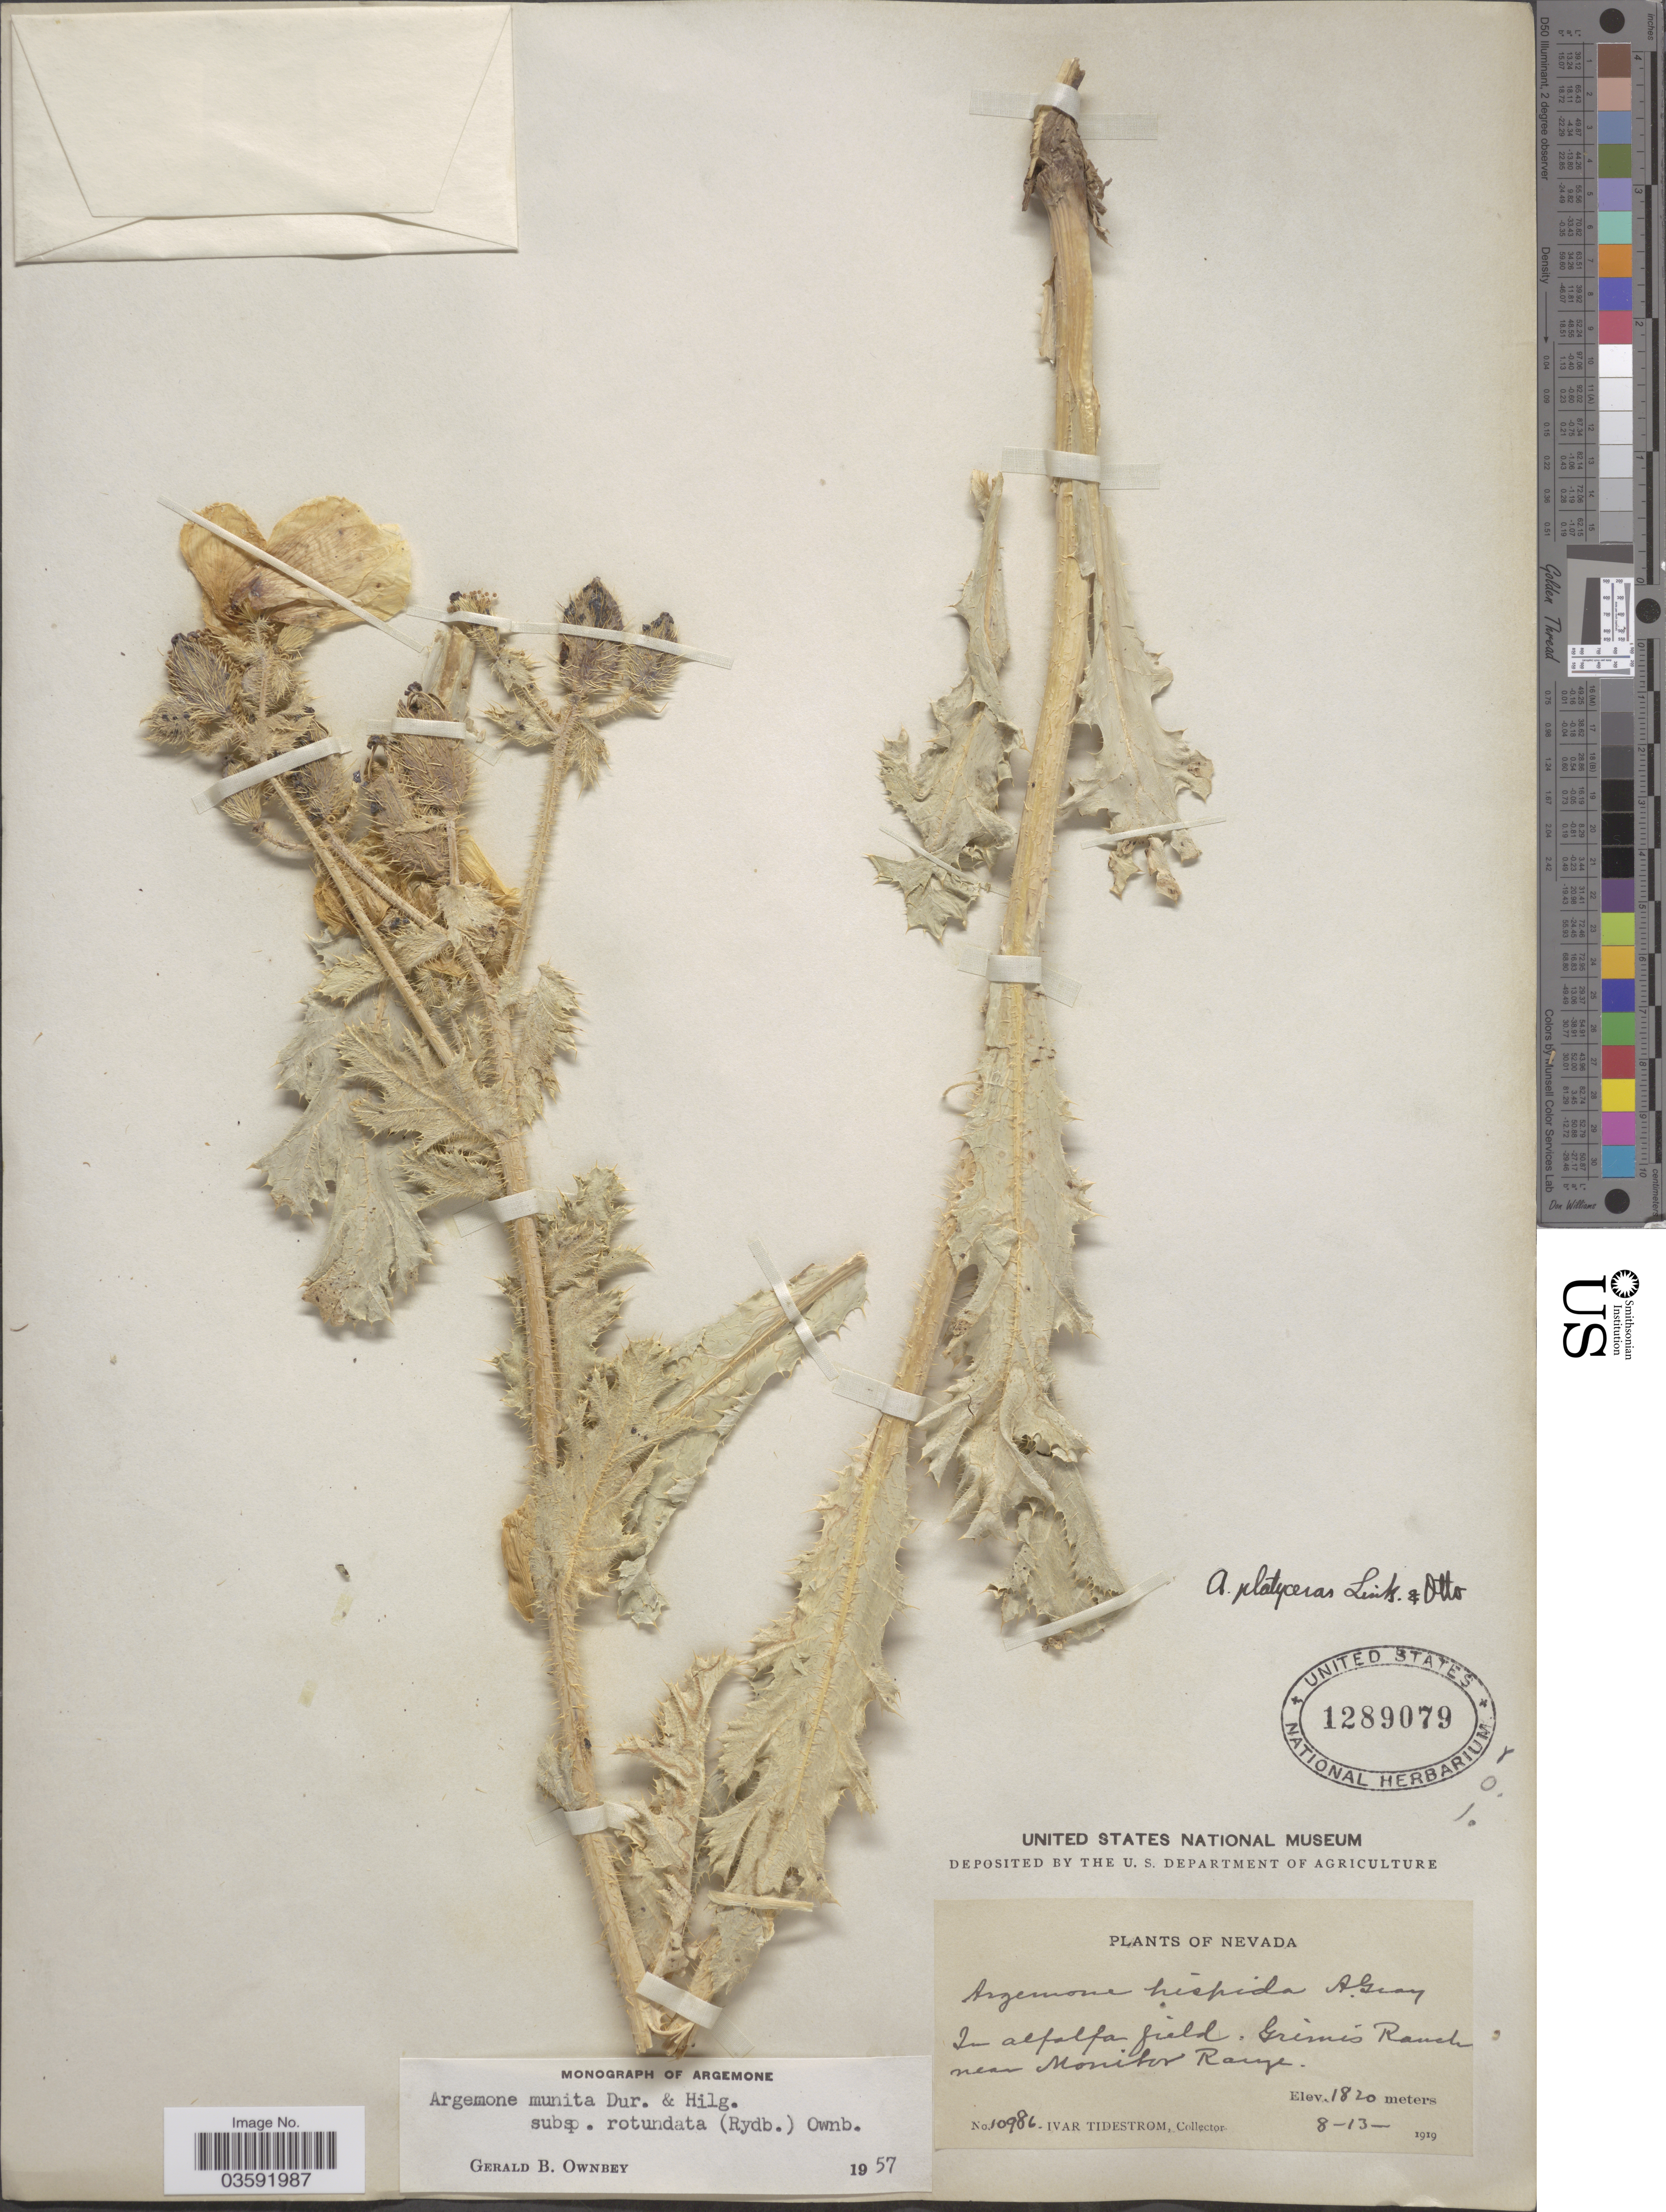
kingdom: Plantae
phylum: Tracheophyta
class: Magnoliopsida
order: Ranunculales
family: Papaveraceae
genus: Argemone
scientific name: Argemone munita subsp. rotundata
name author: (Rydb.) G.B. Ownbey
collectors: I. F. Tidestrom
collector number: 10986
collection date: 1919-08-13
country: United States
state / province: Nevada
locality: In alfalfa field. Grime's Ranch near Monitor Range.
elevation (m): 1820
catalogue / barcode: US 1289079